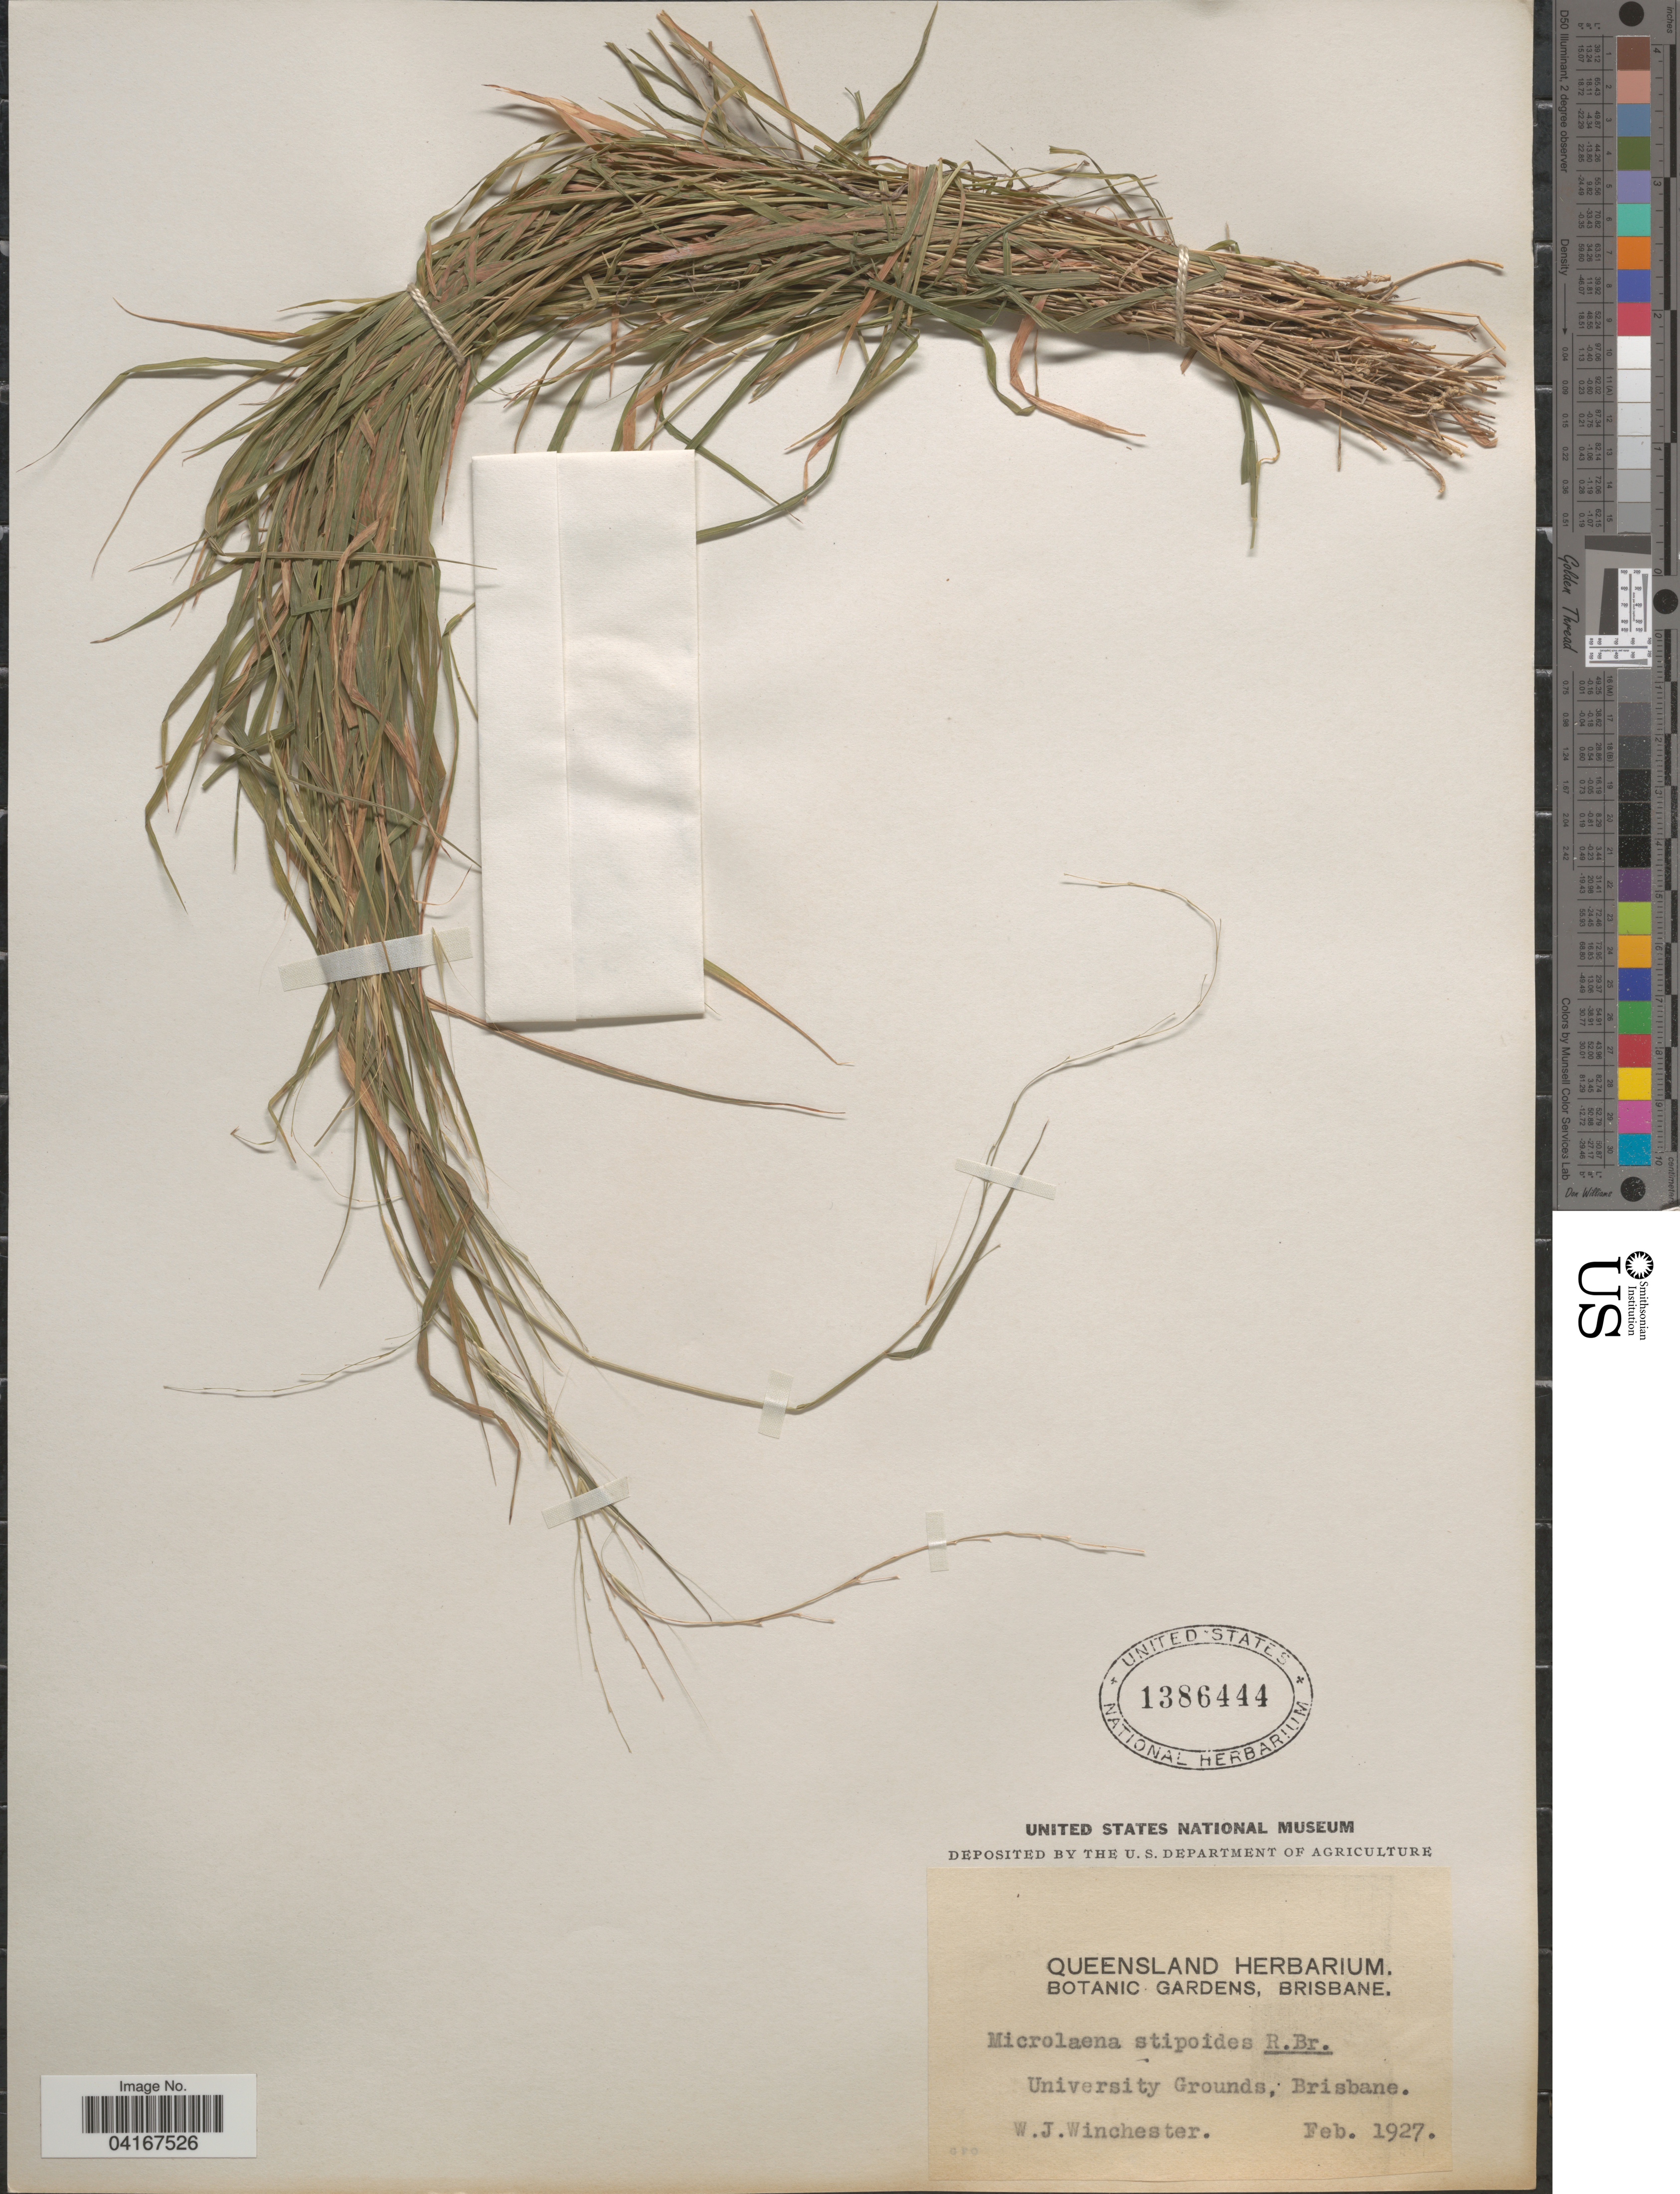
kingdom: Plantae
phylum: Tracheophyta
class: Liliopsida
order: Poales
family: Poaceae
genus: Microlaena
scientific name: Microlaena stipoides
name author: (Labill.) R. Br.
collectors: W. Winchester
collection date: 1927-02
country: Australia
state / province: Queensland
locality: University Grounds, Brisbane.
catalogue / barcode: US 1386444